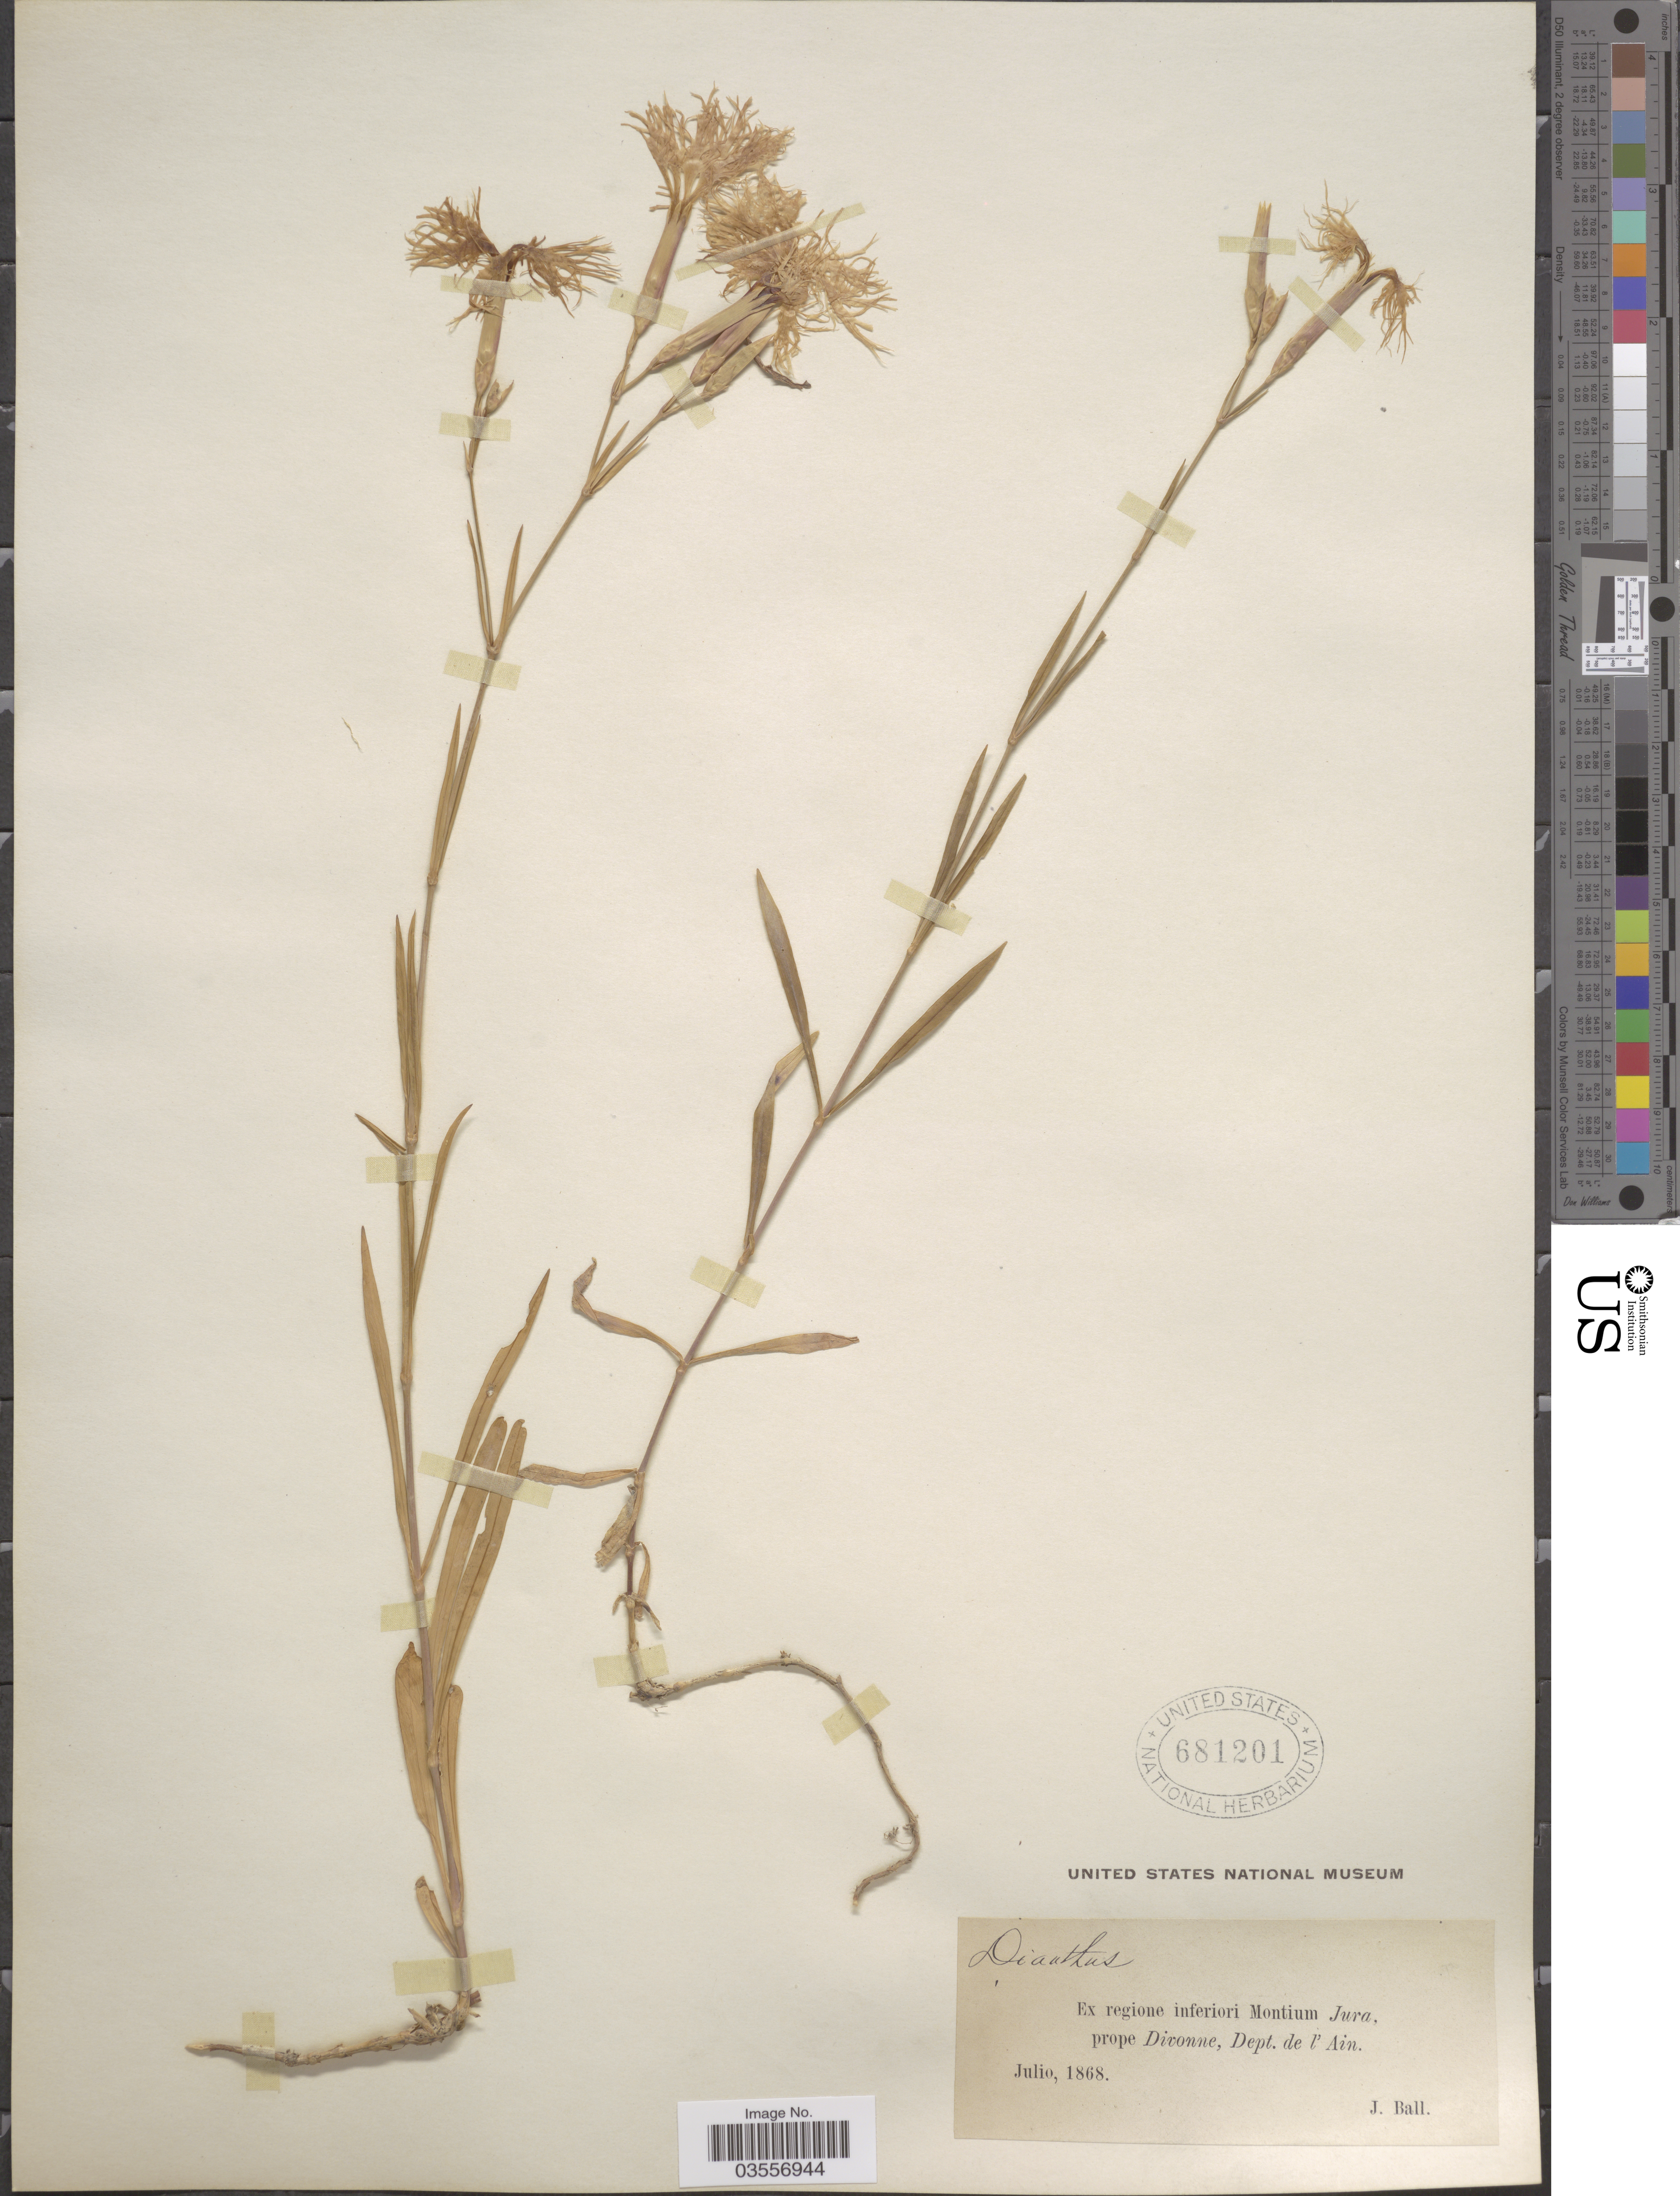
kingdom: Plantae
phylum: Tracheophyta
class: Magnoliopsida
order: Caryophyllales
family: Caryophyllaceae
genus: Dianthus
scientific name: Dianthus sp.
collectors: J. Ball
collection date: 1868-07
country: Switzerland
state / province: Jura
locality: Ex regione inferiori Montium Jura, prope Divonne, Dept. de l' Ain.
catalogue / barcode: US 681201